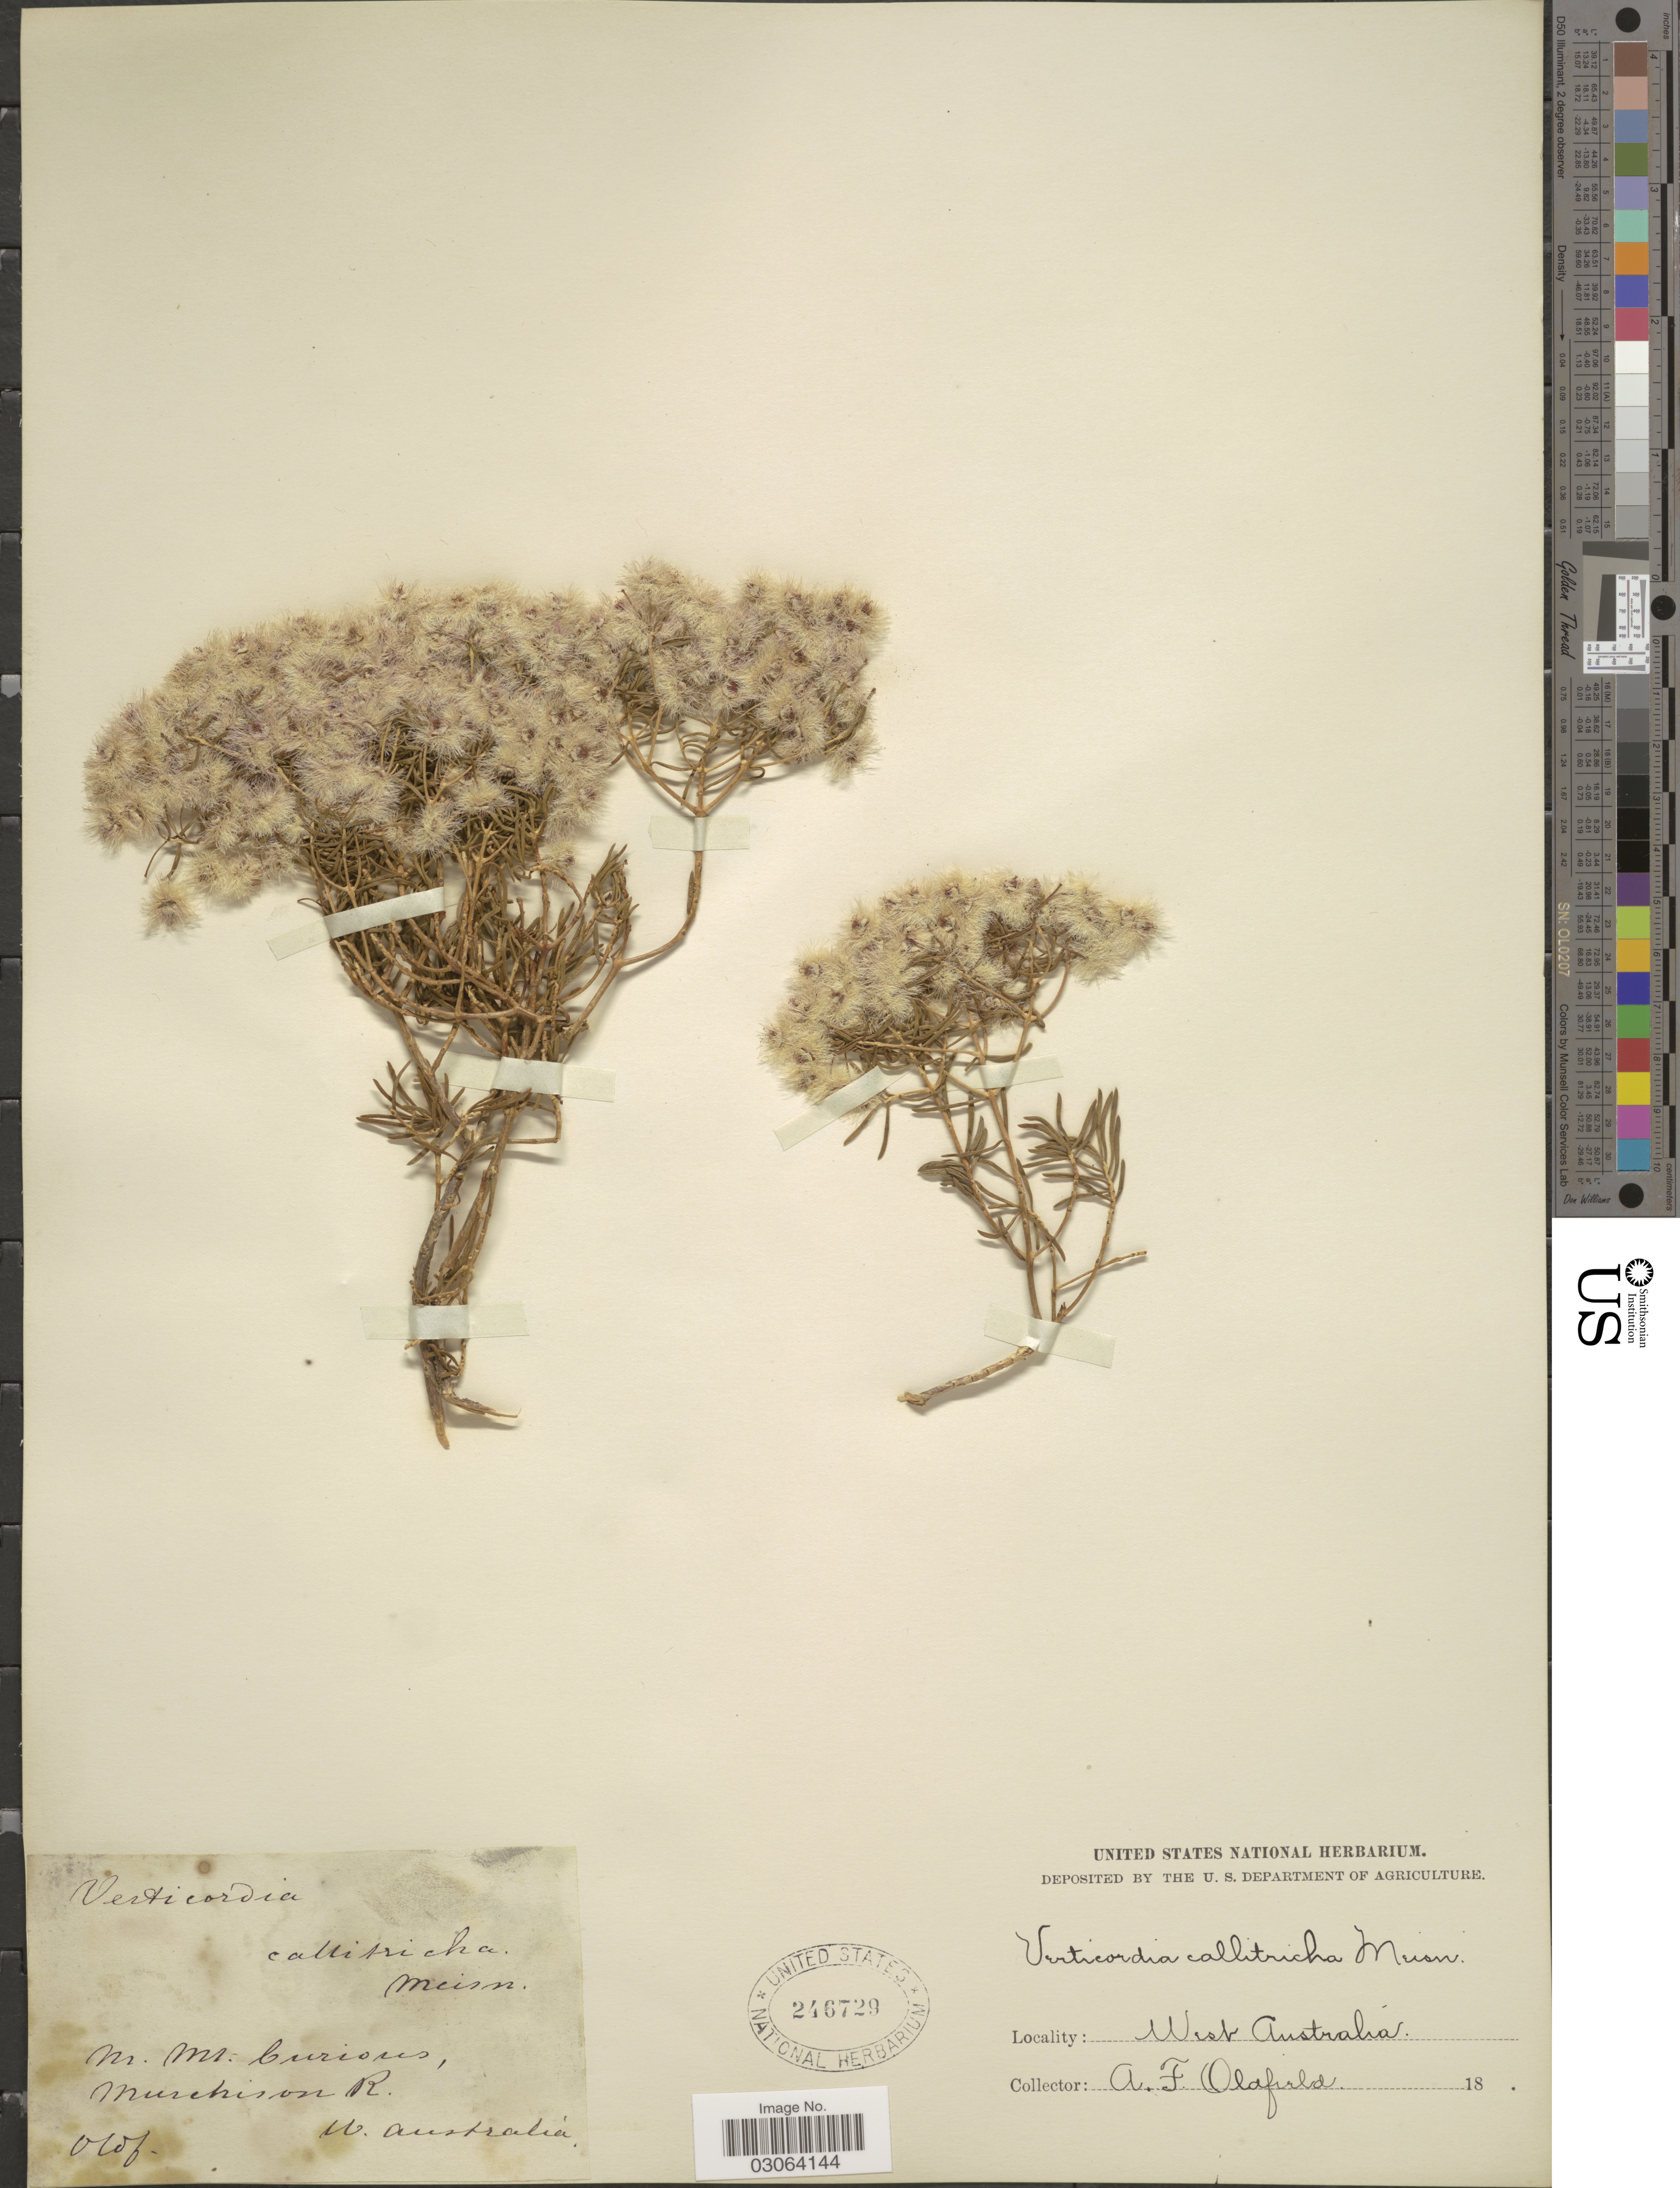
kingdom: Plantae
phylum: Tracheophyta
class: Magnoliopsida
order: Myrtales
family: Myrtaceae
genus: Verticordia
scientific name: Verticordia callitricha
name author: Meisn.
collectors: A. Oldfield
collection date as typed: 18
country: Australia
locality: Nr. Mt. Curious, Murchison R., West Australia.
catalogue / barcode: US 246729